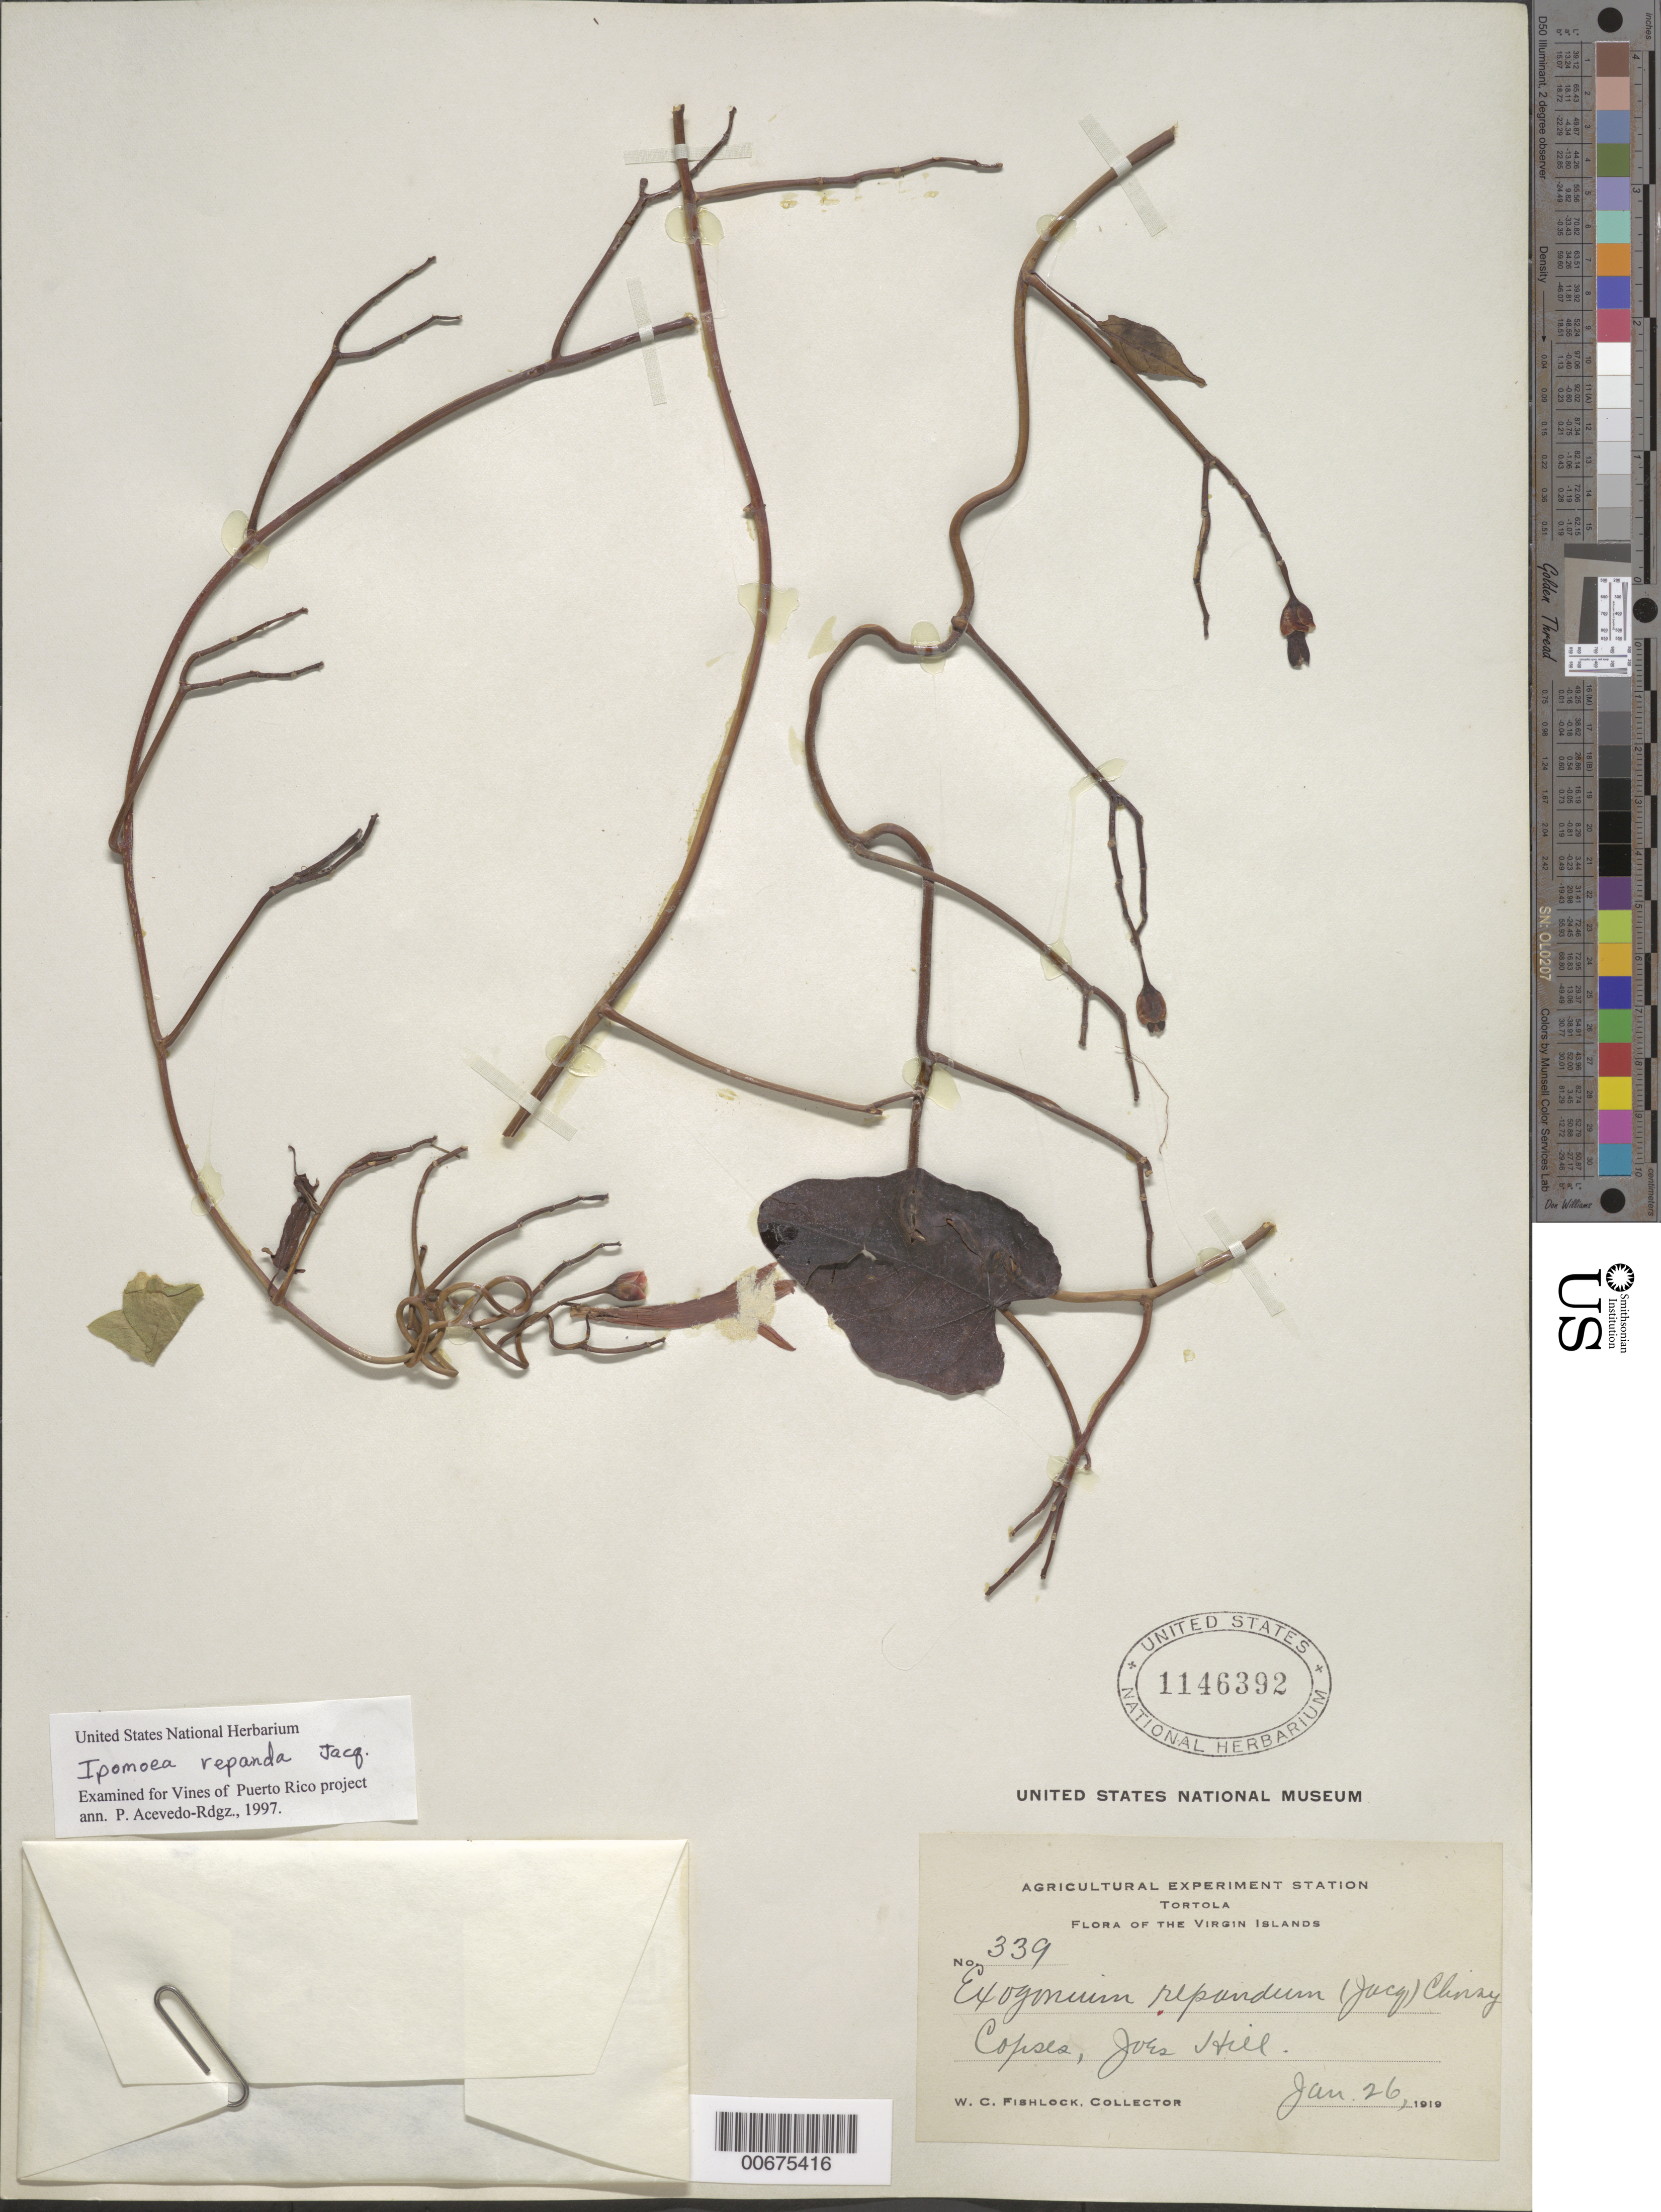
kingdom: Plantae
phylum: Tracheophyta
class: Magnoliopsida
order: Solanales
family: Convolvulaceae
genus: Ipomoea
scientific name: Ipomoea repanda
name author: Jacq.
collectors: W. Fishlock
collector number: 339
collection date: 1919-01-26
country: British Virgin Islands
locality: Tortola, The Virgin Islands, Copses, Joes Hill.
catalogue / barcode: US 1146392